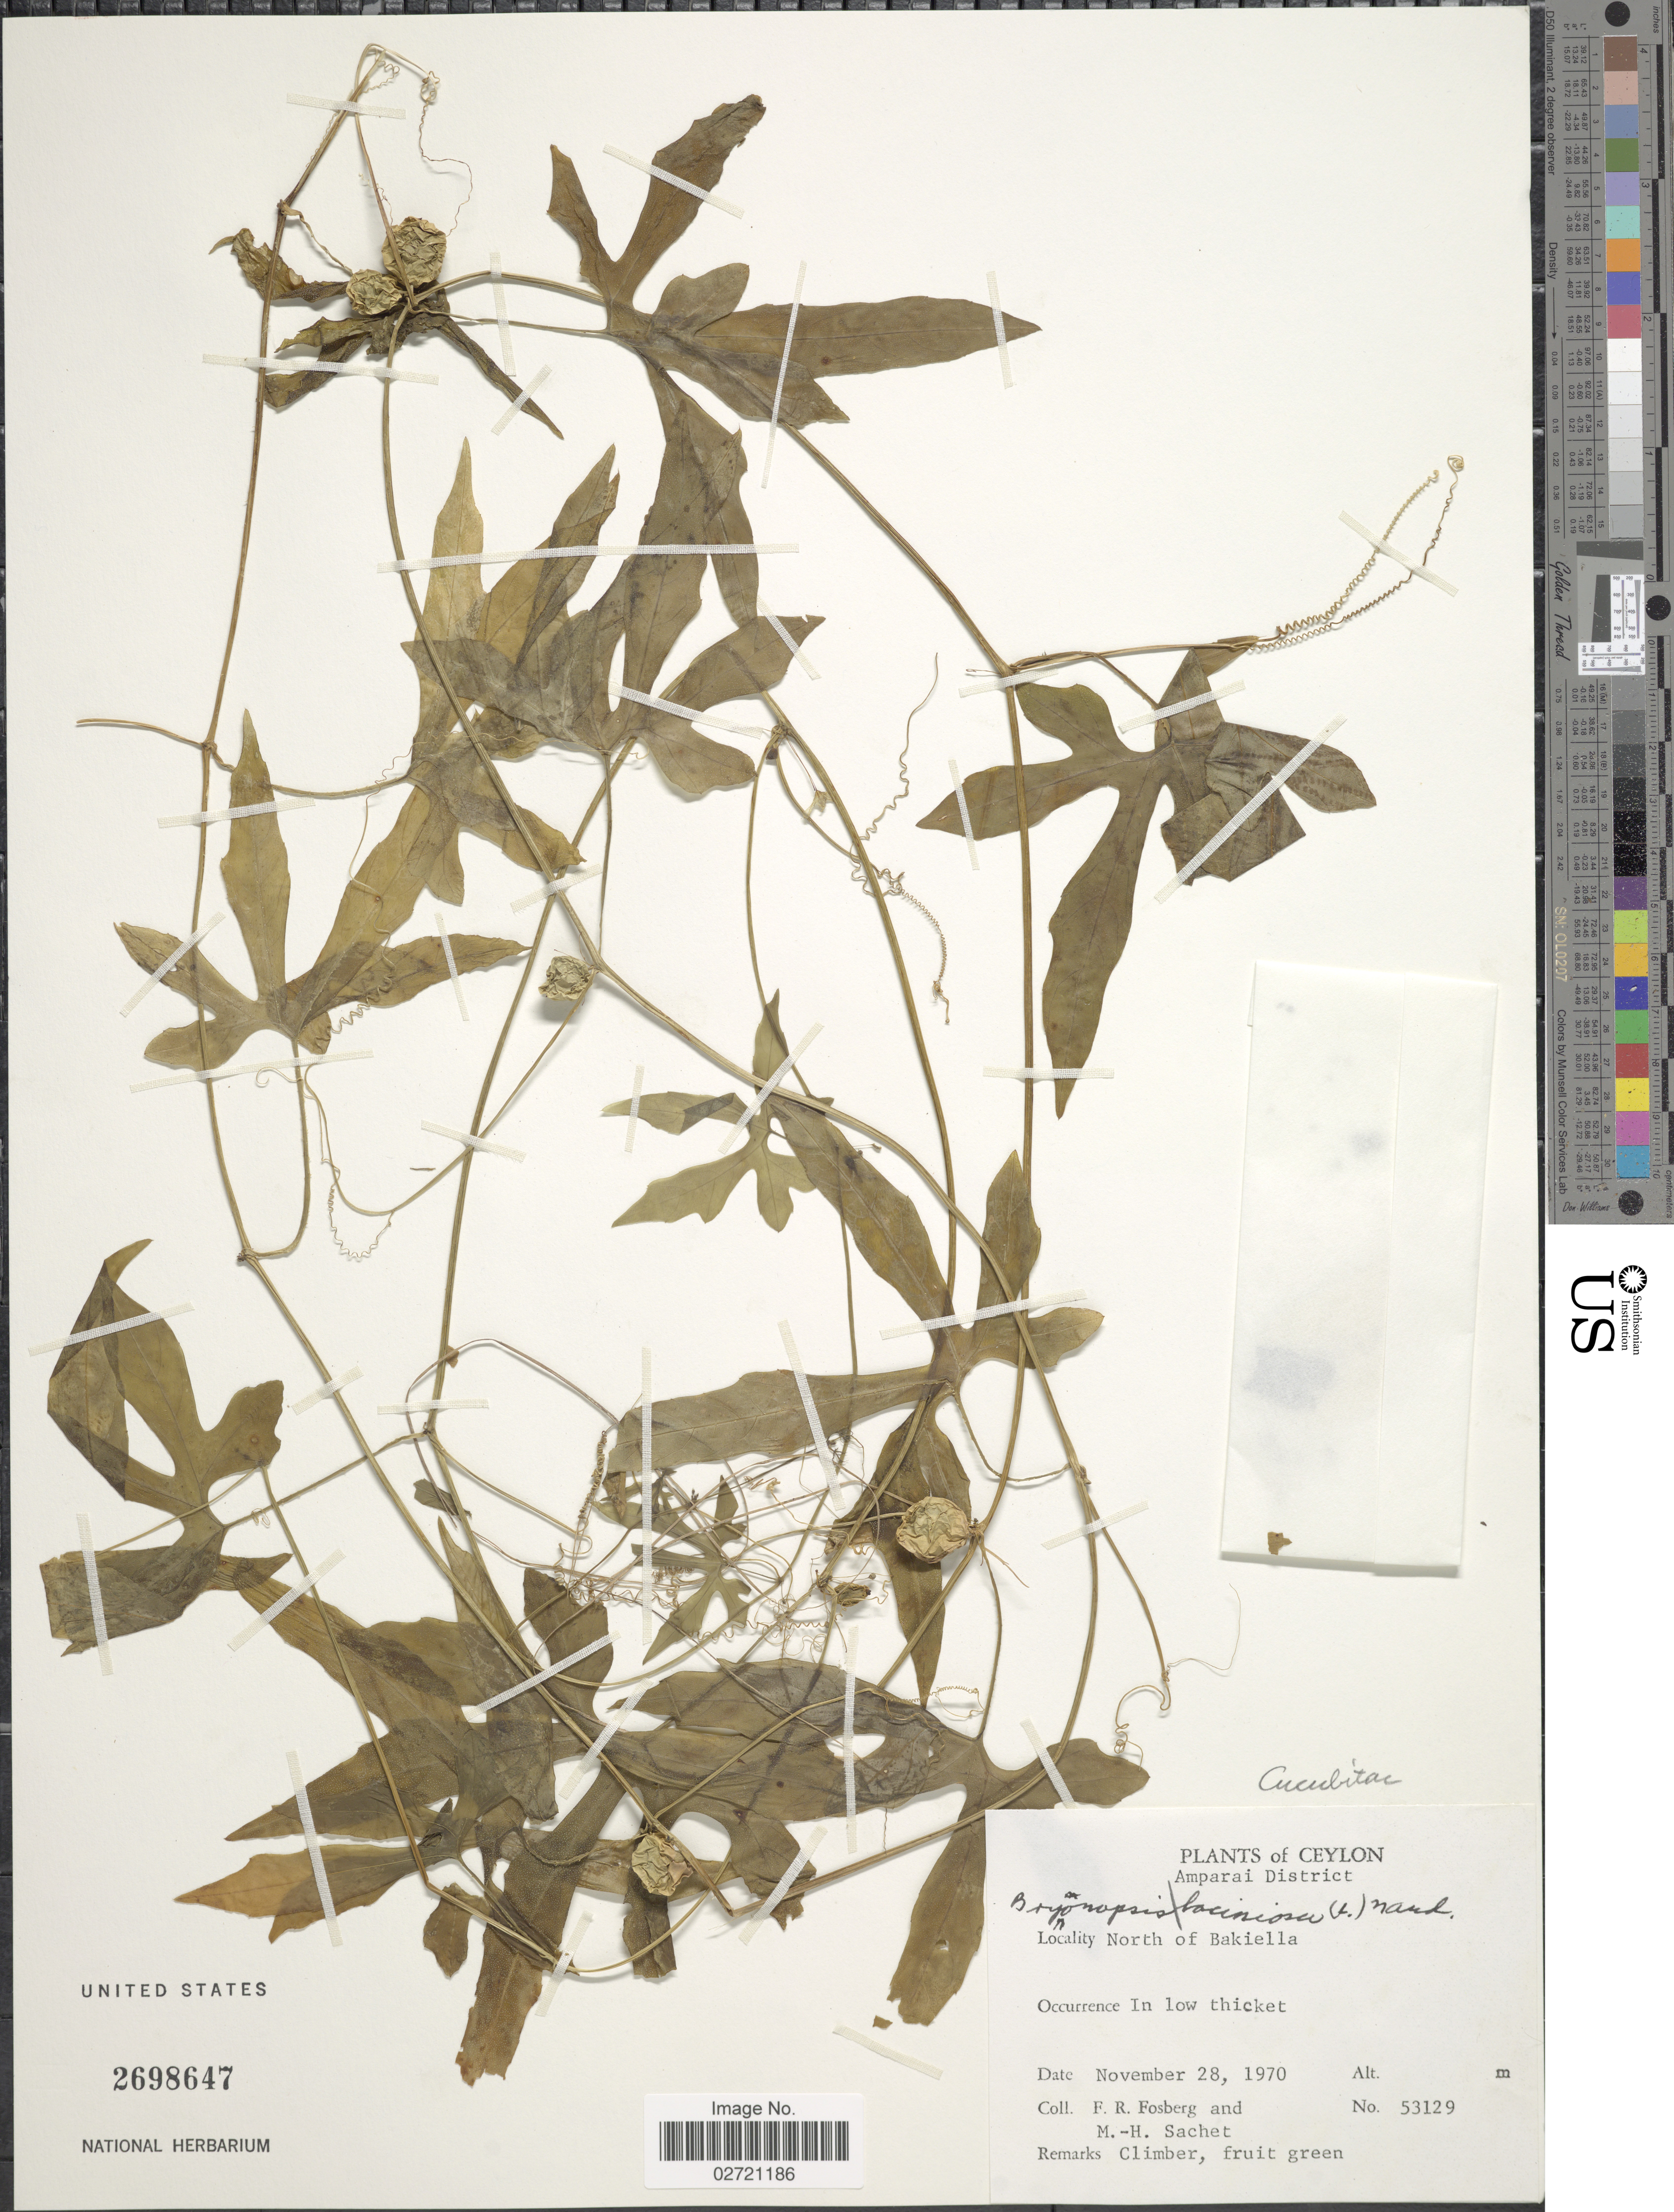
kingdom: Plantae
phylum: Tracheophyta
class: Magnoliopsida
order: Cucurbitales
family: Cucurbitaceae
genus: Diplocyclos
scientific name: Diplocyclos palmatus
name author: (L.) C. Jeffrey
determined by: Strong, Mark T., (BOT), Smithsonian Institution - National Museum of Natural History (UNITED STATES)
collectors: F. R. Fosberg & M.-H. Sachet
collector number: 53129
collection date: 1970-11-28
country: Sri Lanka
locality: Ceylon. Amparai District. North of Bakiella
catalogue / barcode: US 2698647